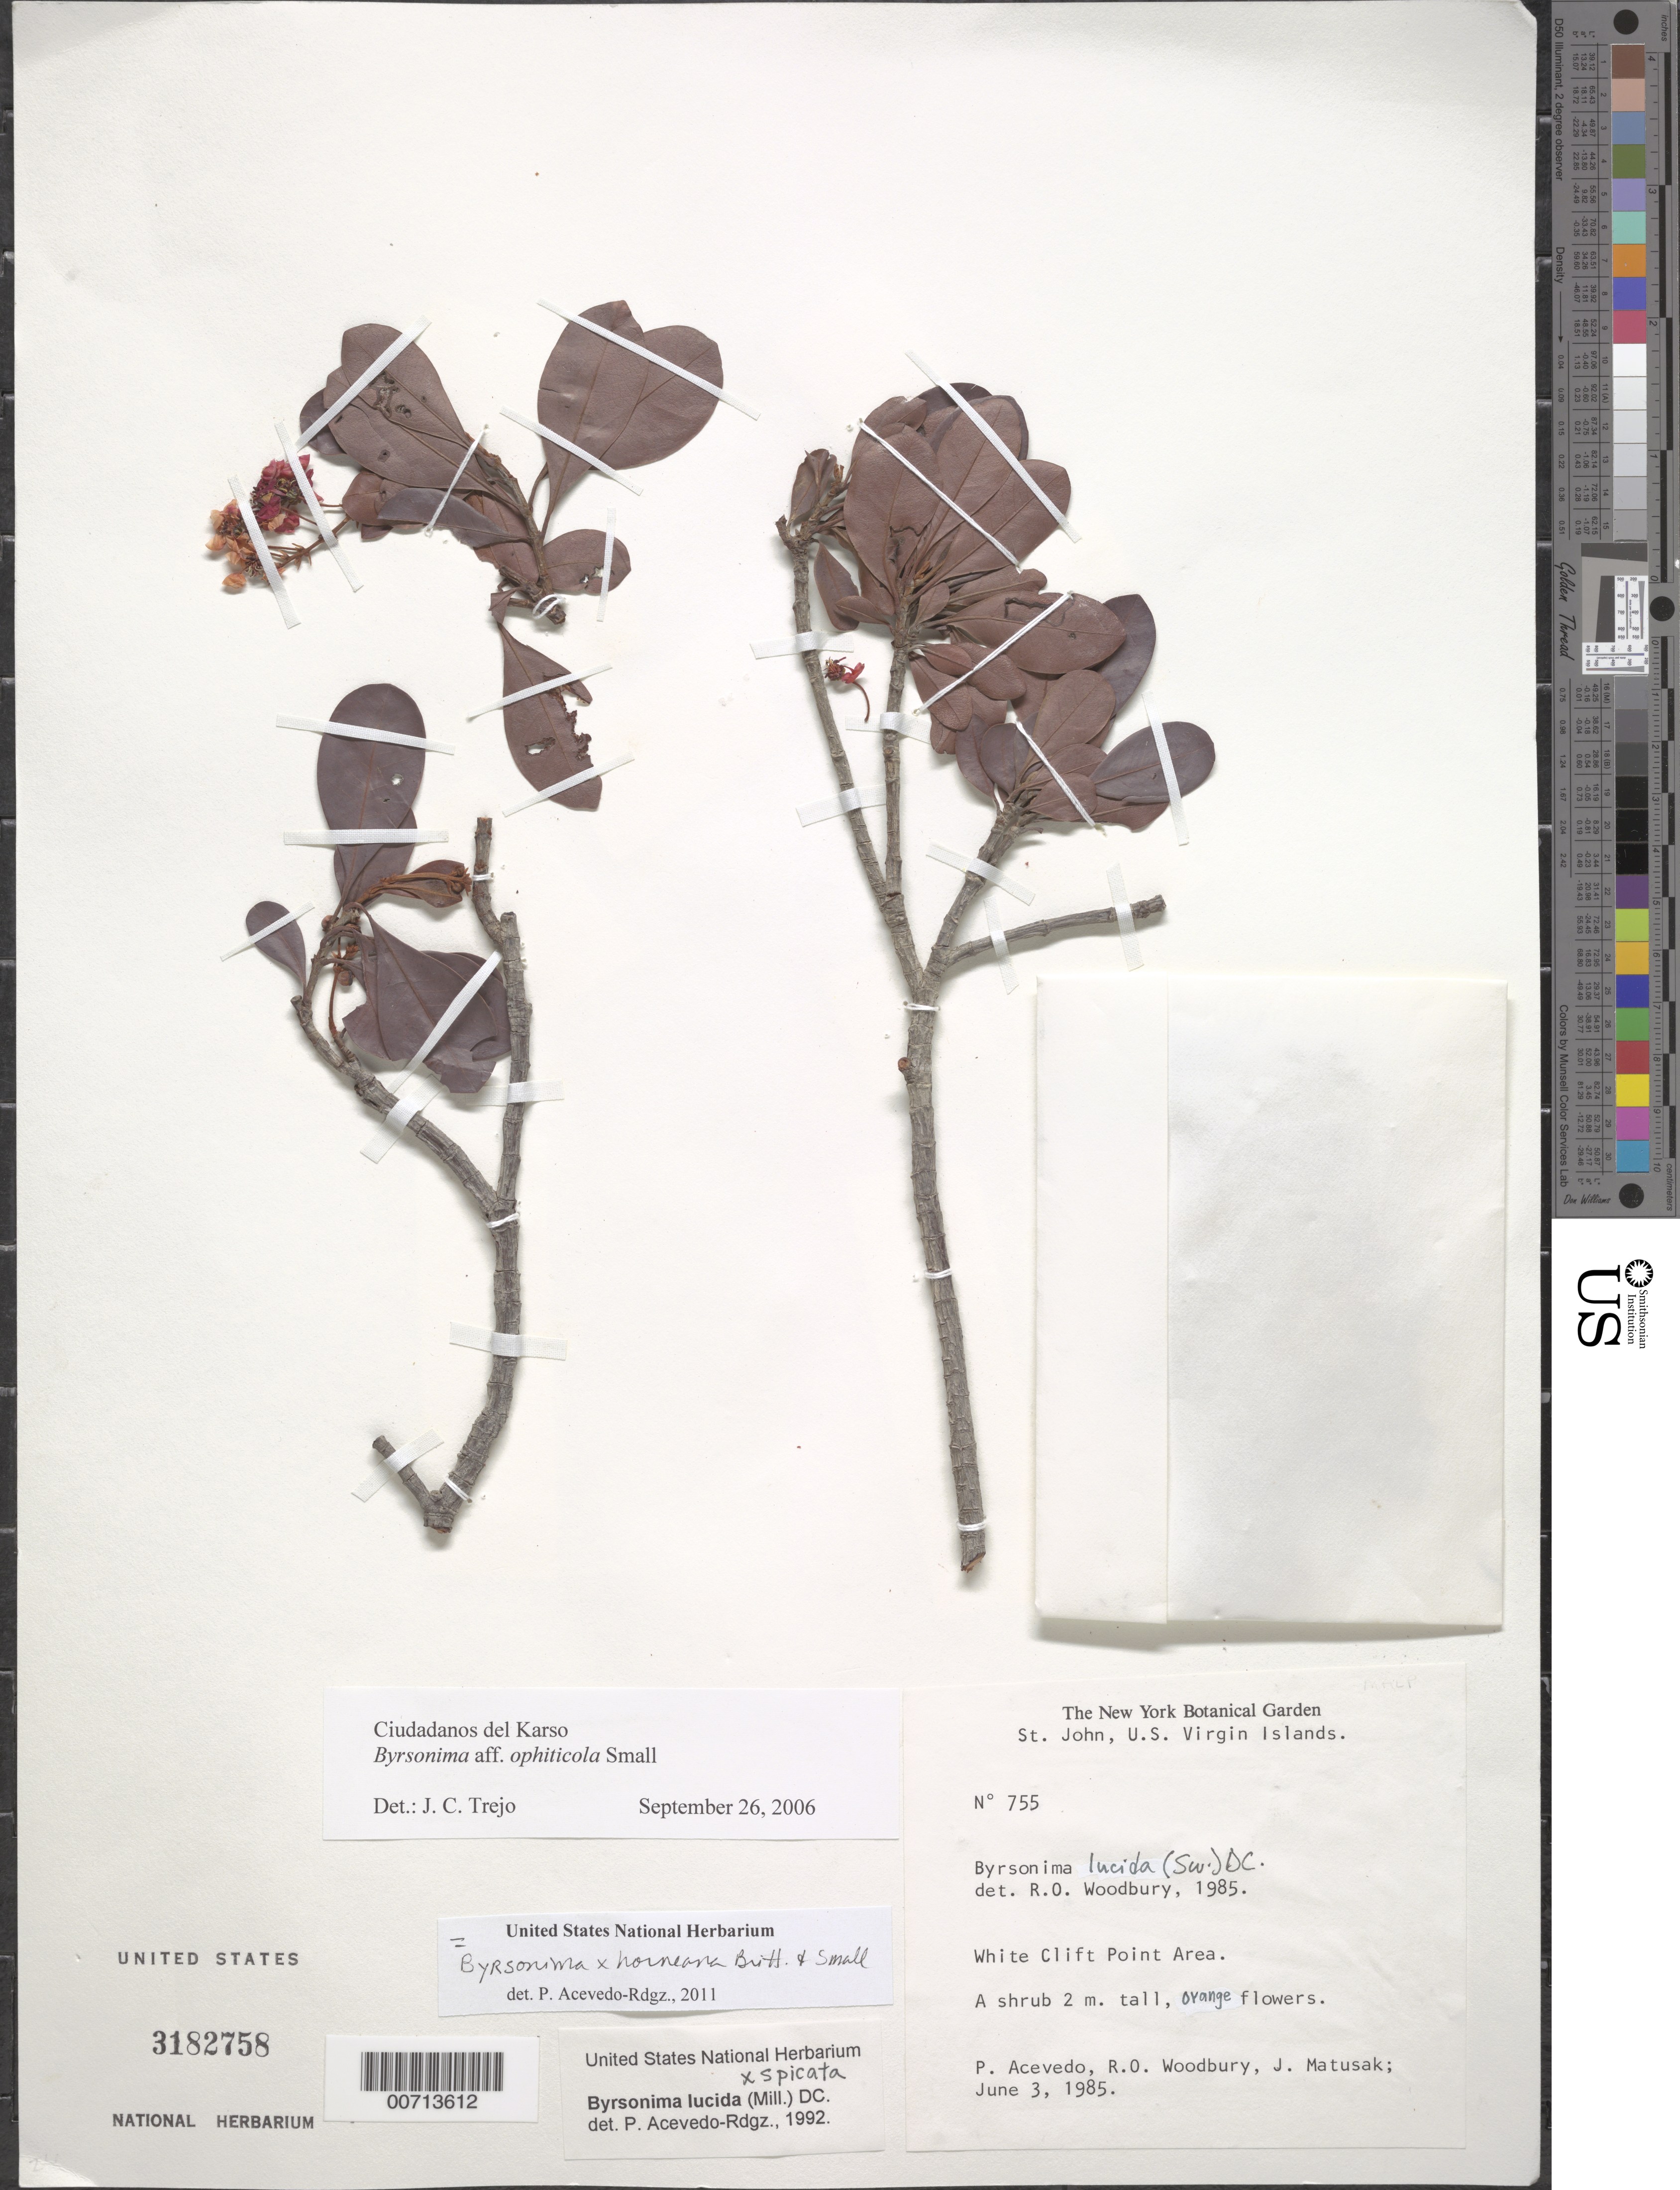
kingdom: Plantae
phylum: Tracheophyta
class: Magnoliopsida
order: Malpighiales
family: Malpighiaceae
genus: Byrsonima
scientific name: Byrsonima x horneana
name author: Britton & Small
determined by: Acevedo-Rodríguez, P., (BOT), Smithsonian Institution - National Museum of Natural History (UNITED STATES)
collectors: P. Acevedo-Rodr., R. O. Woodbury & J. Matuzak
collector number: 755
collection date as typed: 03 Jun 1985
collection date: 1985-06-03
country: U.S. Virgin Islands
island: St. John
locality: White Point (White Cliff) area.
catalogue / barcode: US 3182758